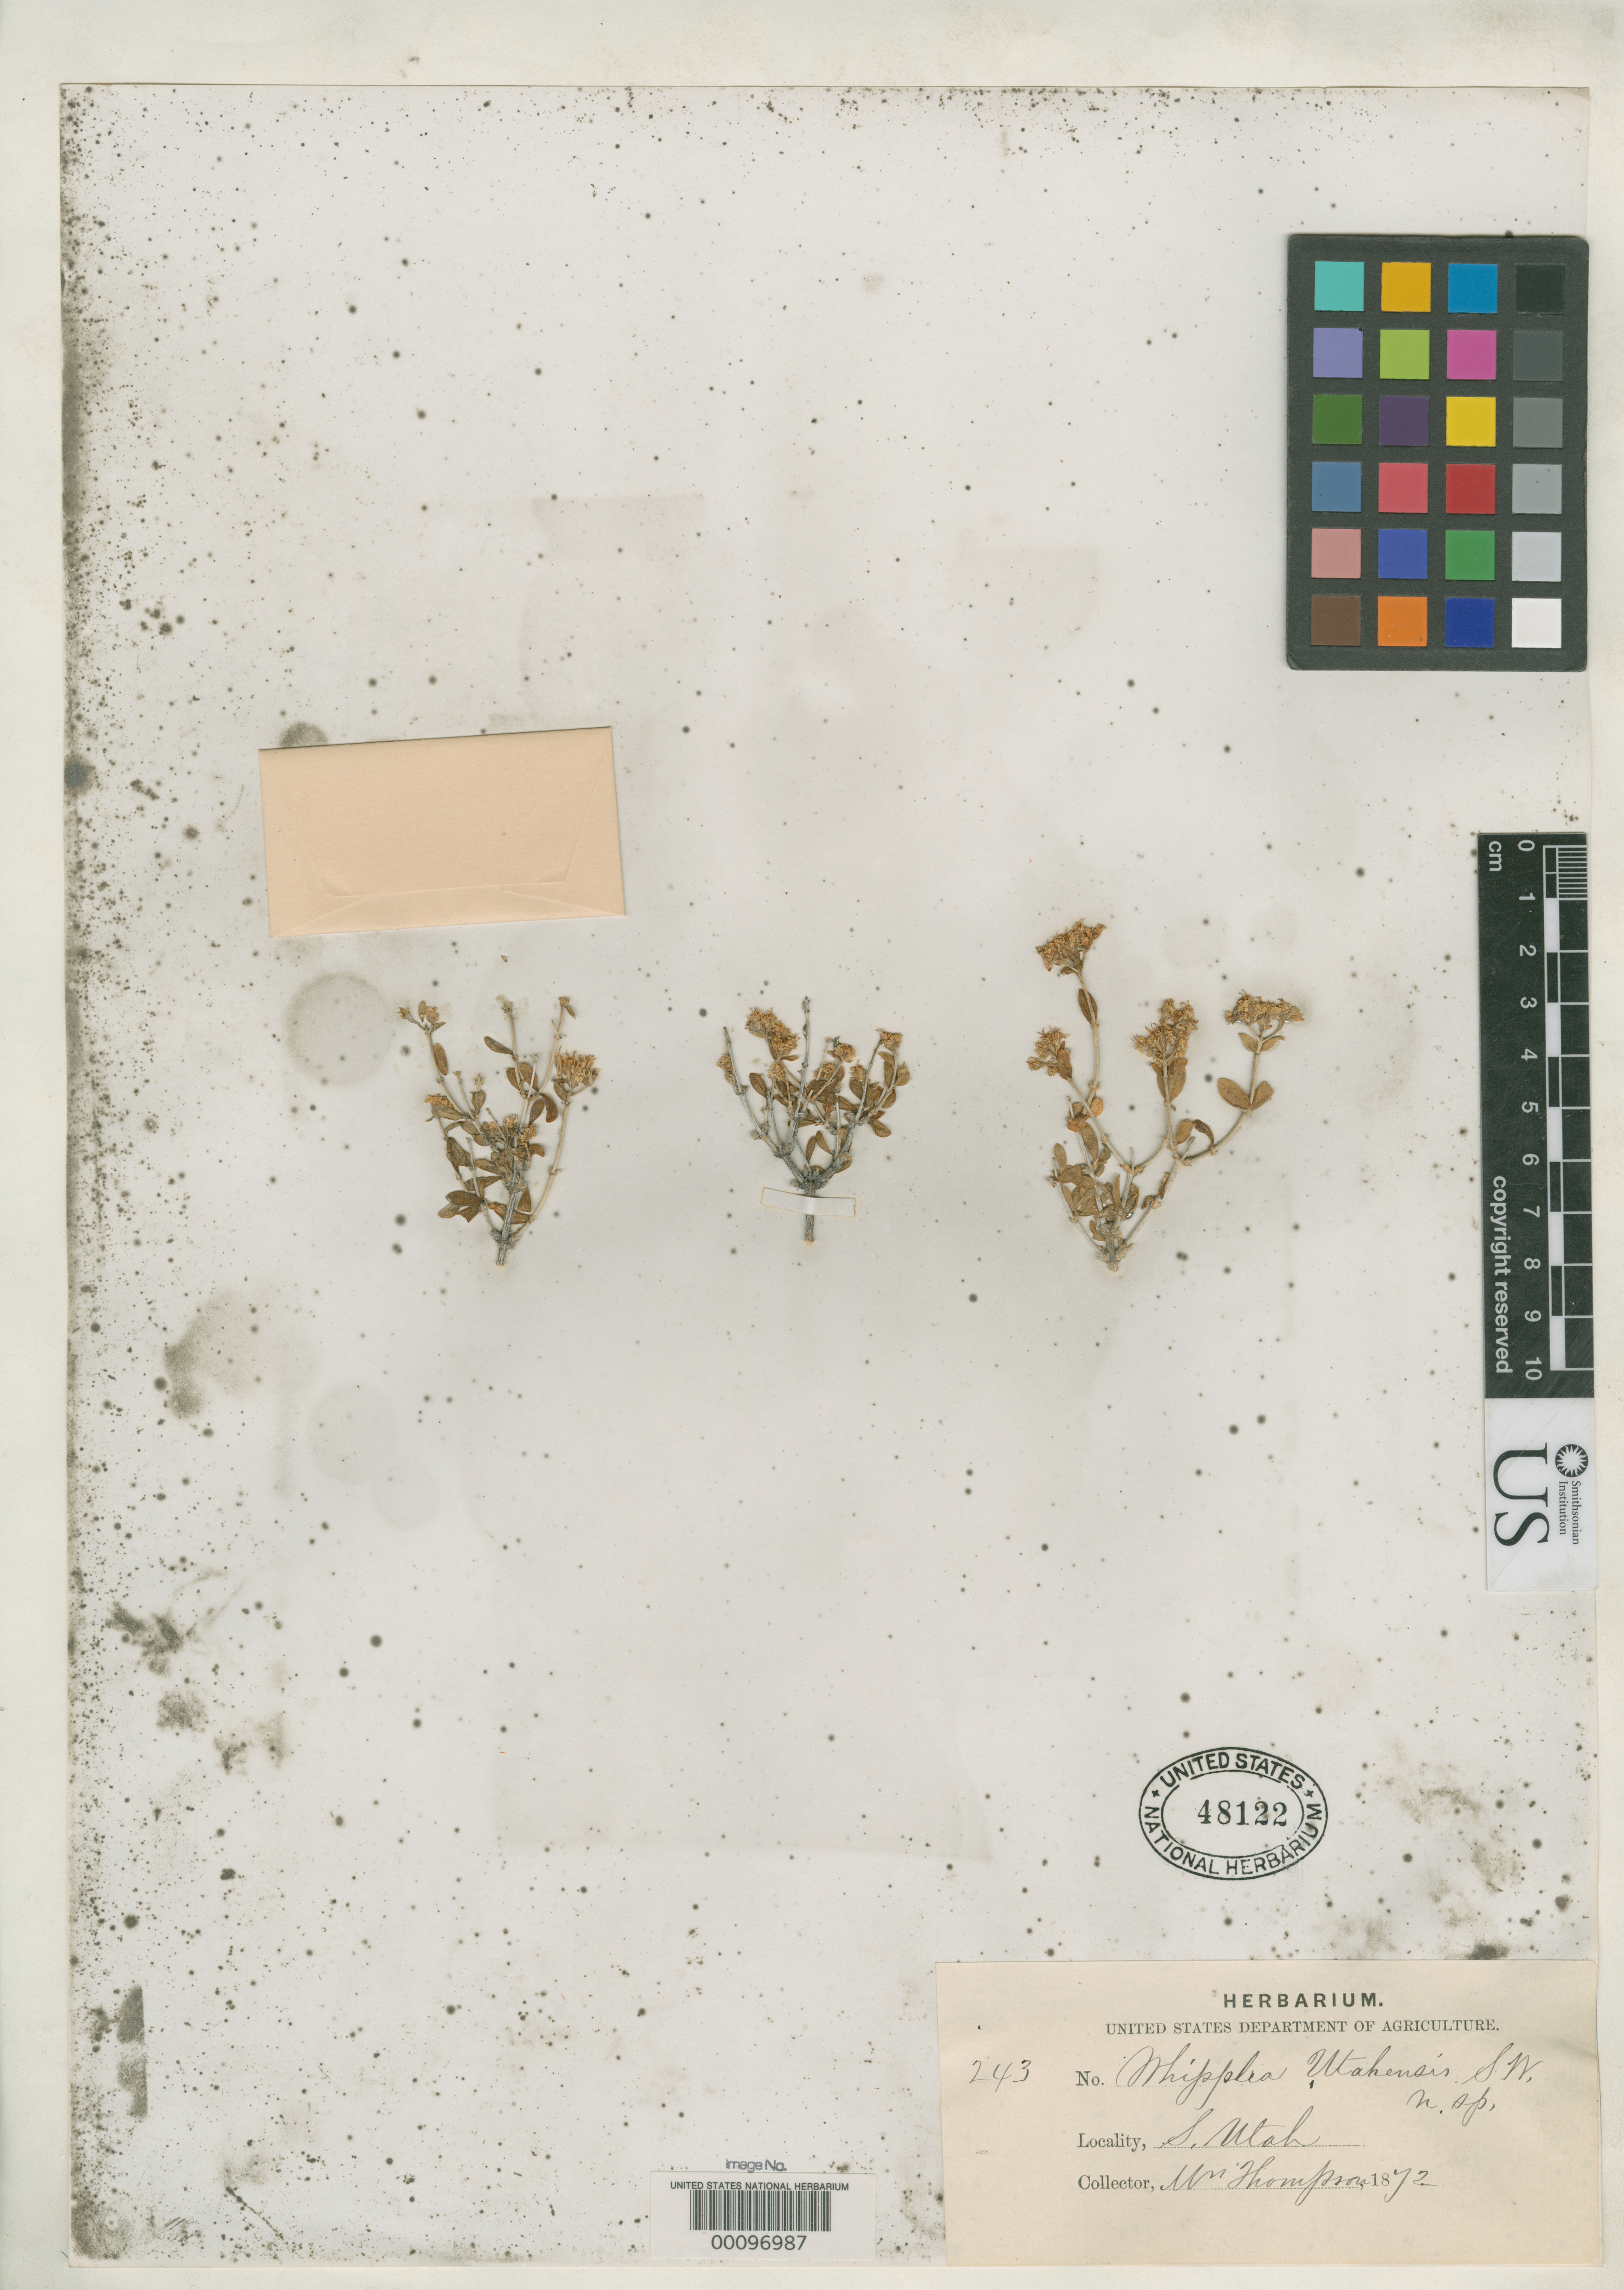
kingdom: Plantae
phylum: Tracheophyta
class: Magnoliopsida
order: Cornales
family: Hydrangeaceae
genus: Whipplea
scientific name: Whipplea utahensis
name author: S. Watson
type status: Type Collection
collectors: E. P. Thompson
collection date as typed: Aug 1872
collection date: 1872-08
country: United States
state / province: Utah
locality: Cliffs, Kanab.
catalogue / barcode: US 48122